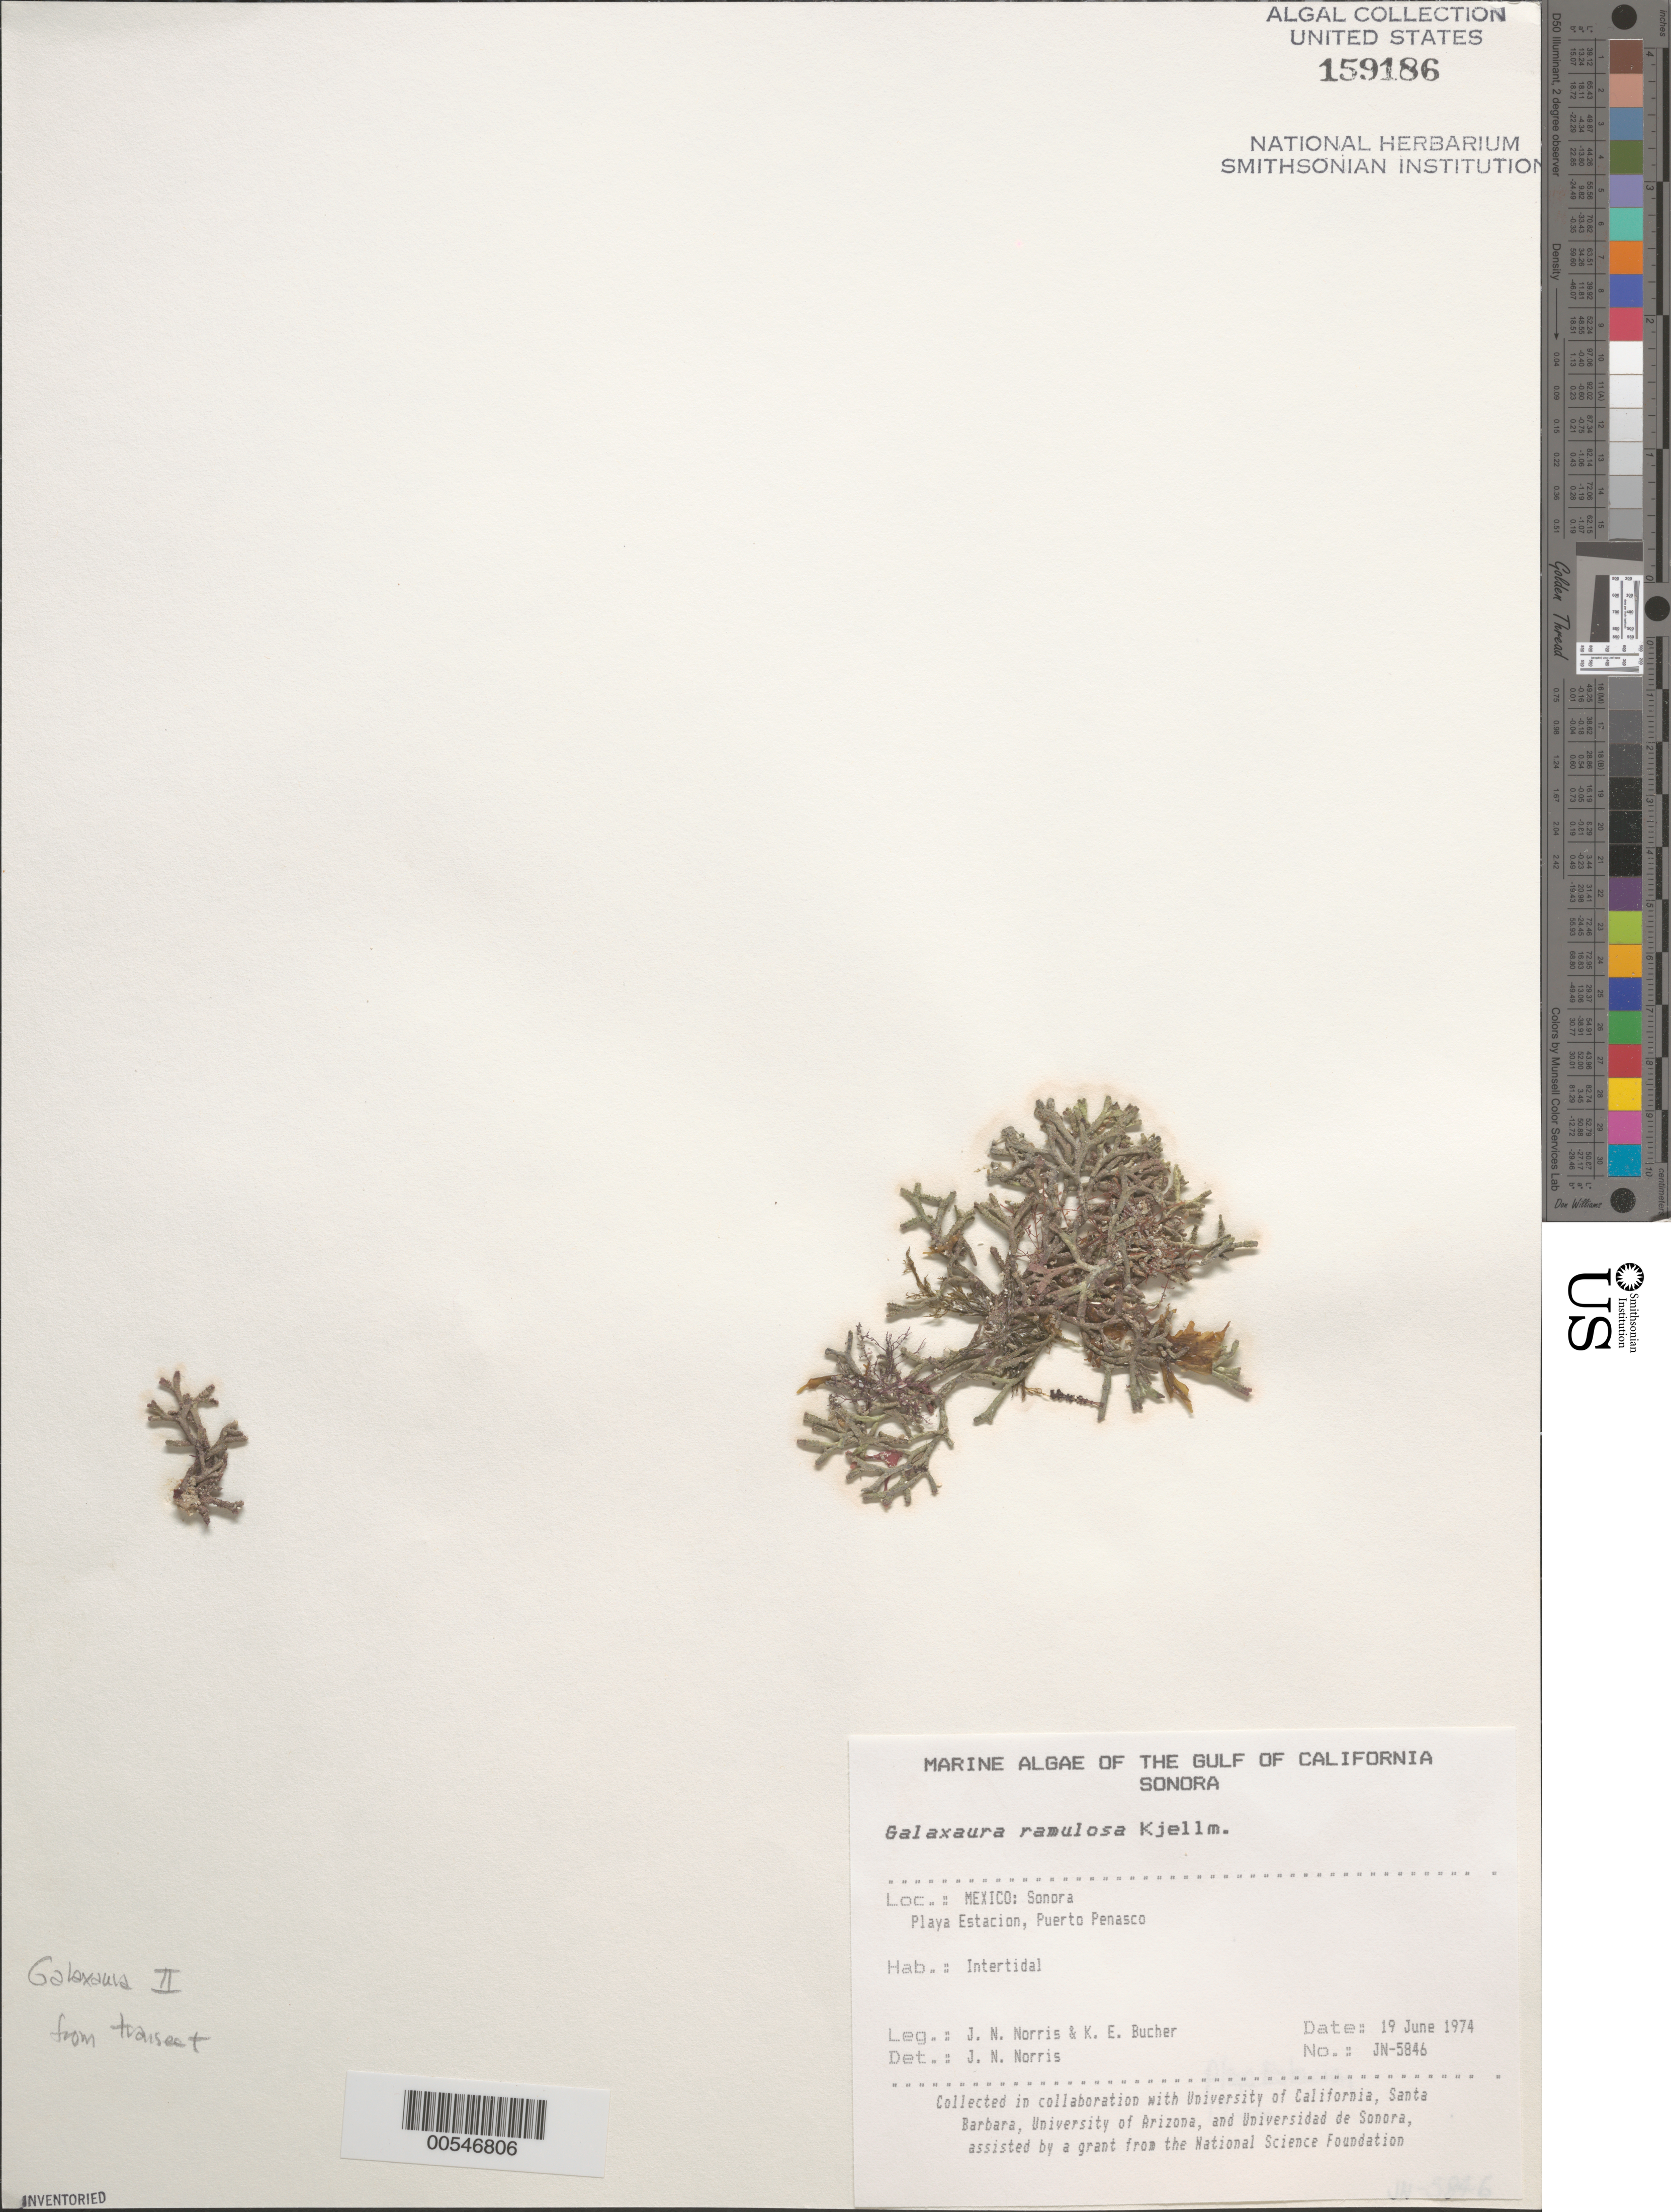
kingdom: Plantae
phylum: Rhodophyta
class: Florideophyceae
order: Nemaliales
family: Galaxauraceae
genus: Galaxaura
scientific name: Galaxaura rugosa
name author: (Ellis & Sol.) J.V.Lamouroux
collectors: J. N. Norris & K. E. Bucher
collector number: JN-5846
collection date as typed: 19 Jun 1974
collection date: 1974-06-19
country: Mexico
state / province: Sonora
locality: Playa Estacion, Puerto Penasco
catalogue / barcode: US 159186